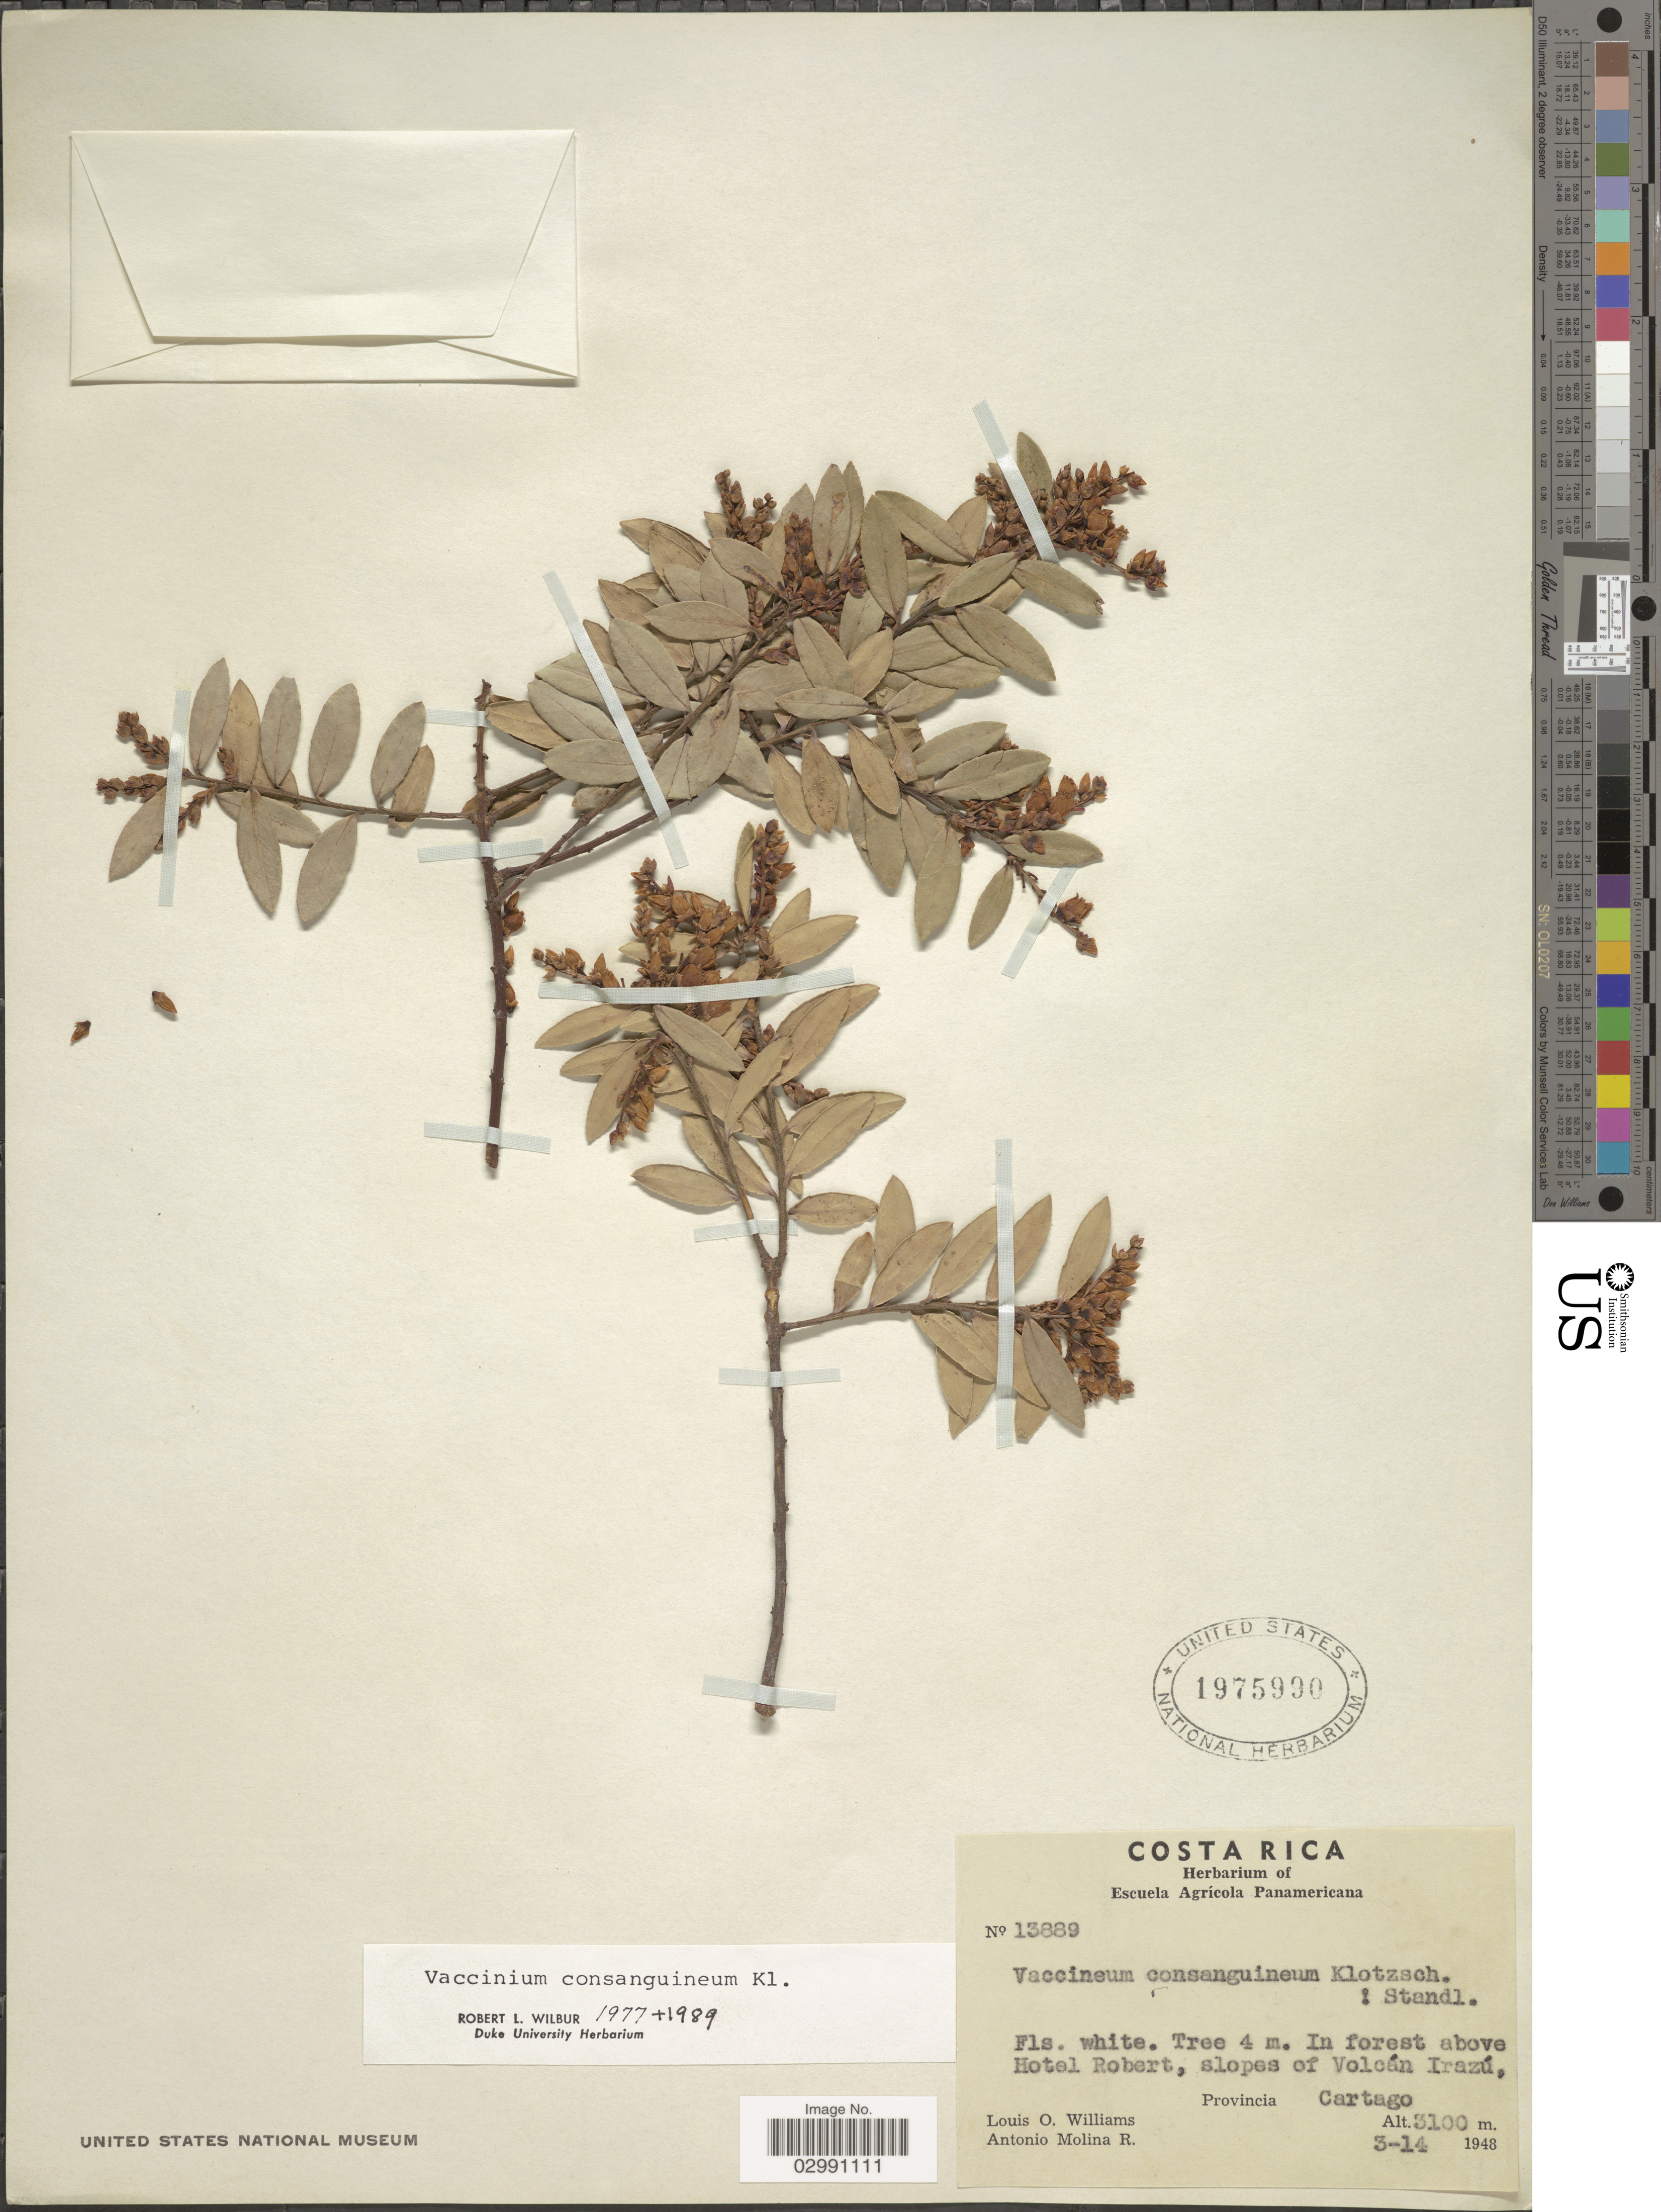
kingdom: Plantae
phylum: Tracheophyta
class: Magnoliopsida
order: Ericales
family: Ericaceae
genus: Vaccinium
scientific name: Vaccinium consanguineum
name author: Klotzsch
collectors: L. O. Williams & A. Molina R.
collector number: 13889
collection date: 1948-03-14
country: Costa Rica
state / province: Cartago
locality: In forest above Hotel Robert, slopes of Volcán Irazú.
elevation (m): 3100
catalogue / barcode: US 1975990